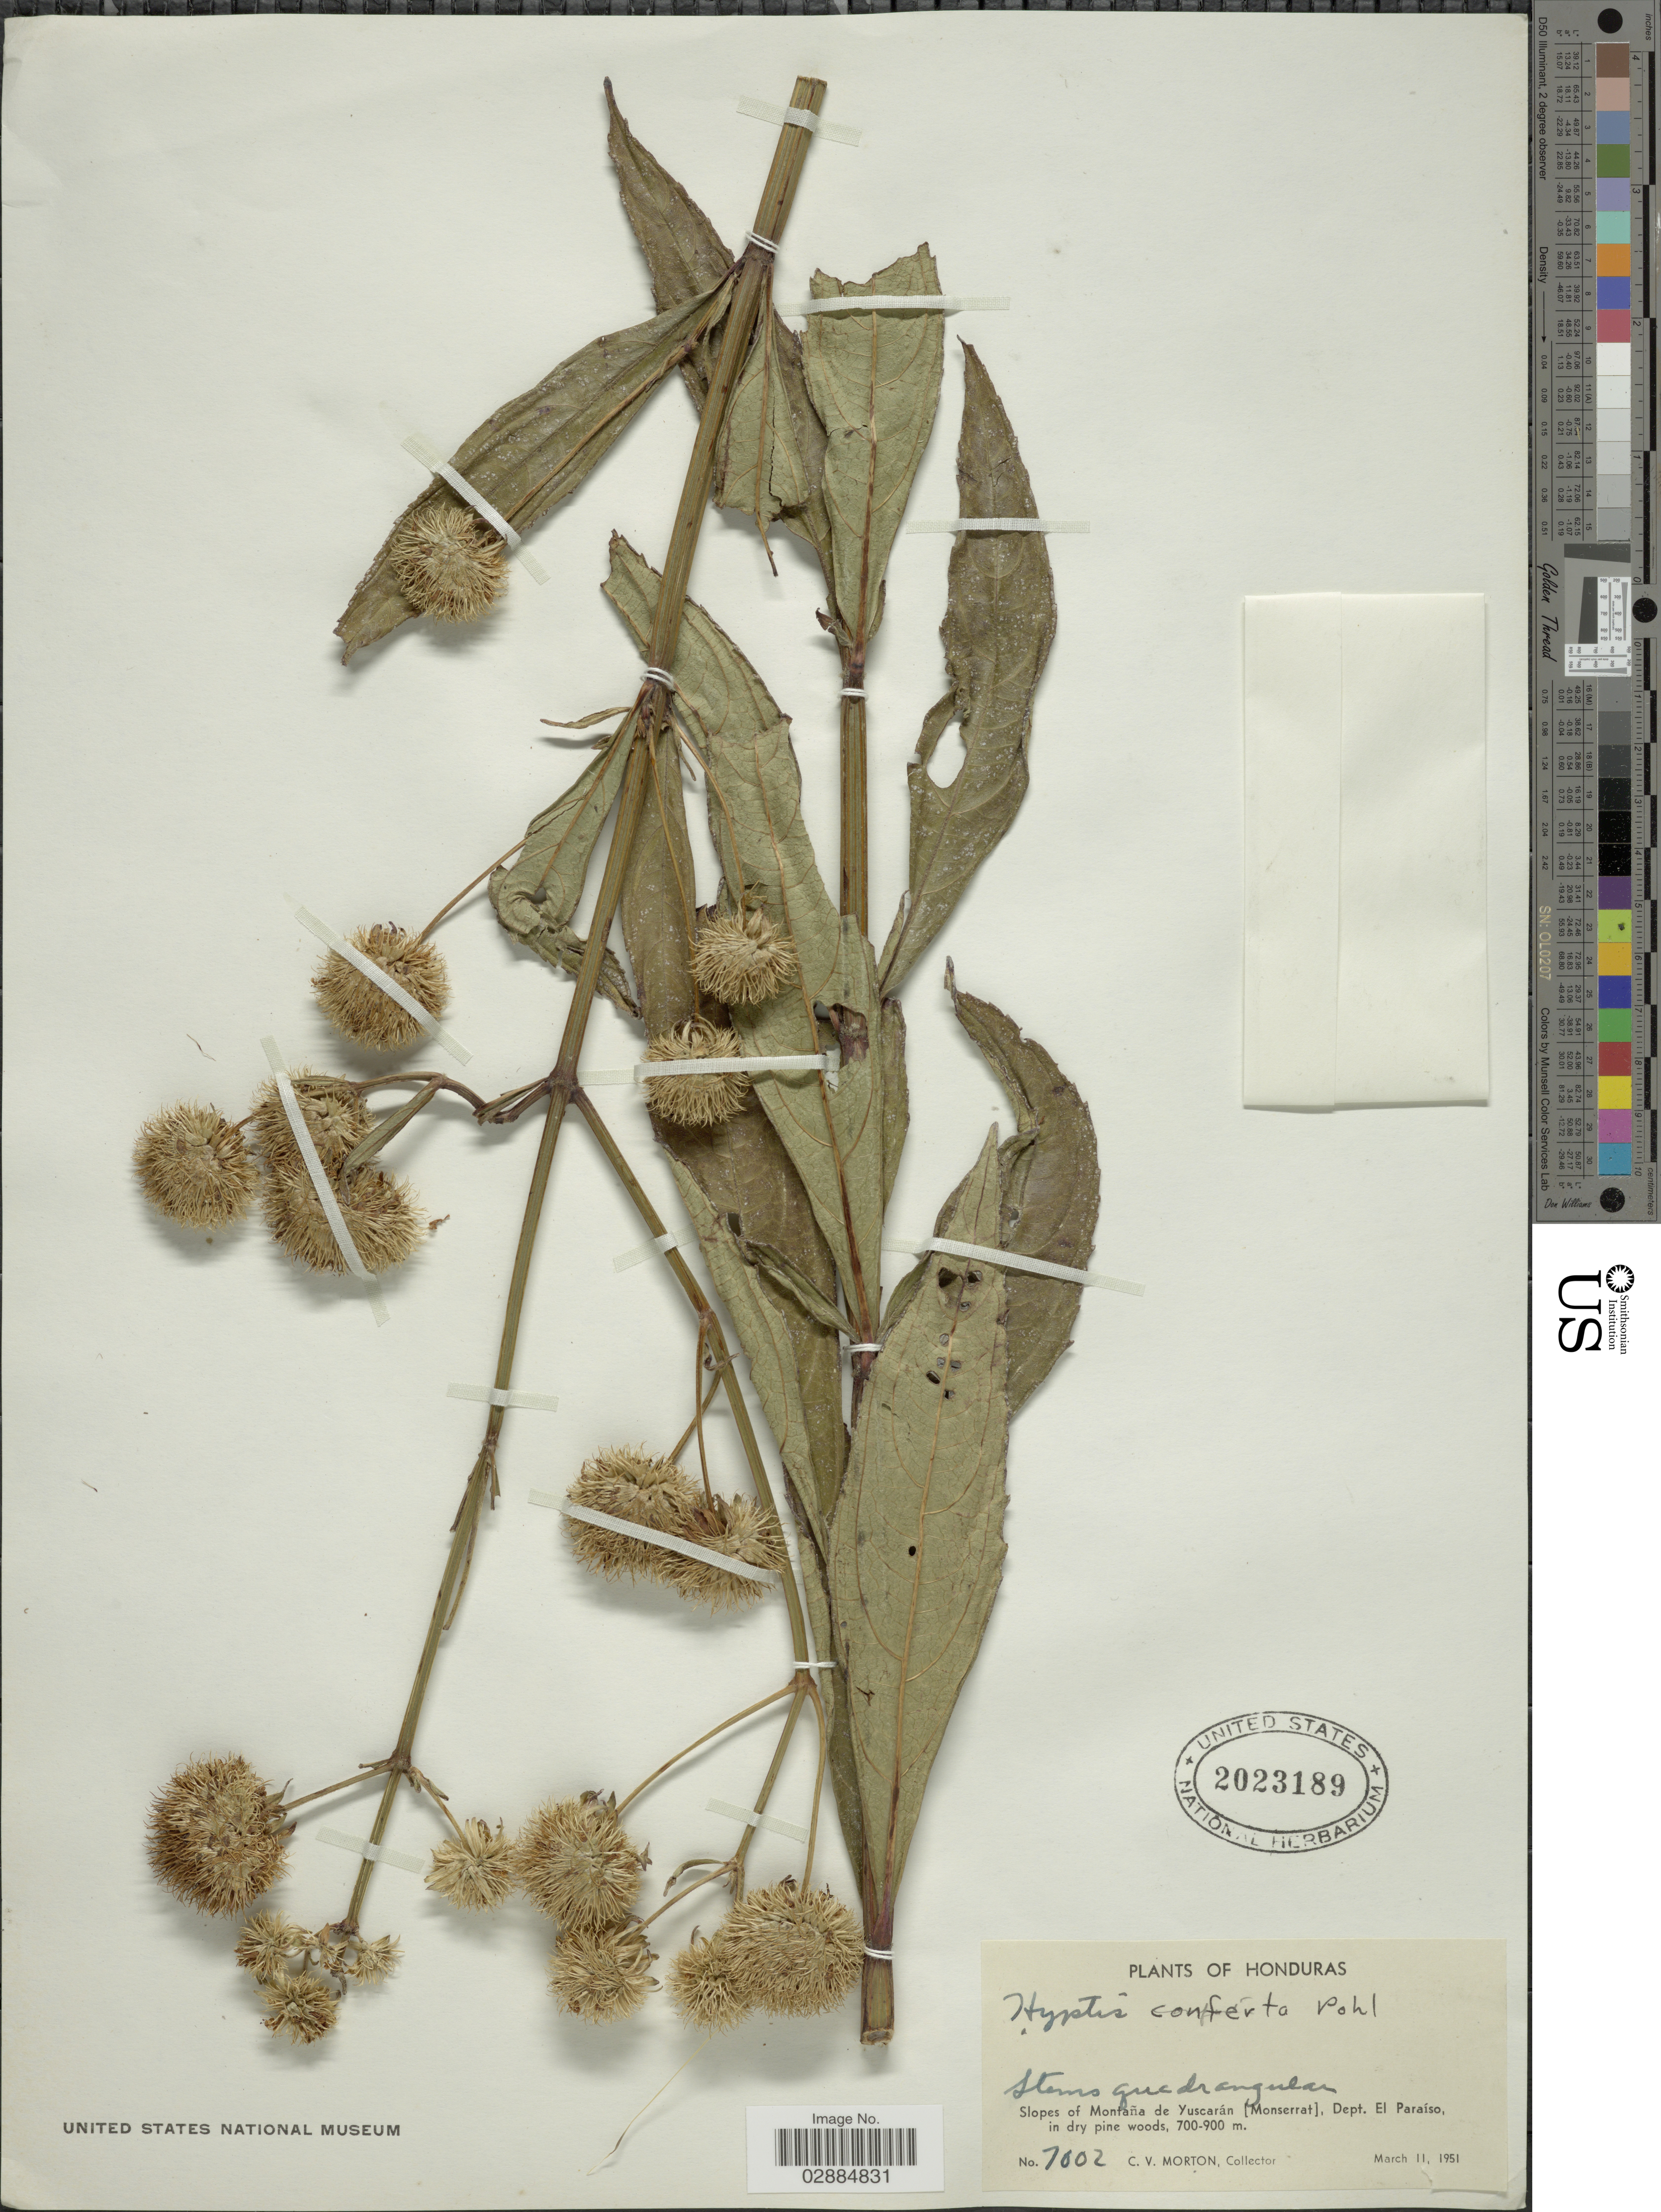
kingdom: Plantae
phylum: Tracheophyta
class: Magnoliopsida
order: Lamiales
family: Lamiaceae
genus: Hyptis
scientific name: Hyptis conferta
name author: Pohl ex Benth.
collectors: C. V. Morton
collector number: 7002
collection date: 1951-03-11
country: Honduras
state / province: El Paraíso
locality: Slopes of Montaña de Yuscarán [Monserrat], Dept. El Paraíso.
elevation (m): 700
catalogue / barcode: US 2023189